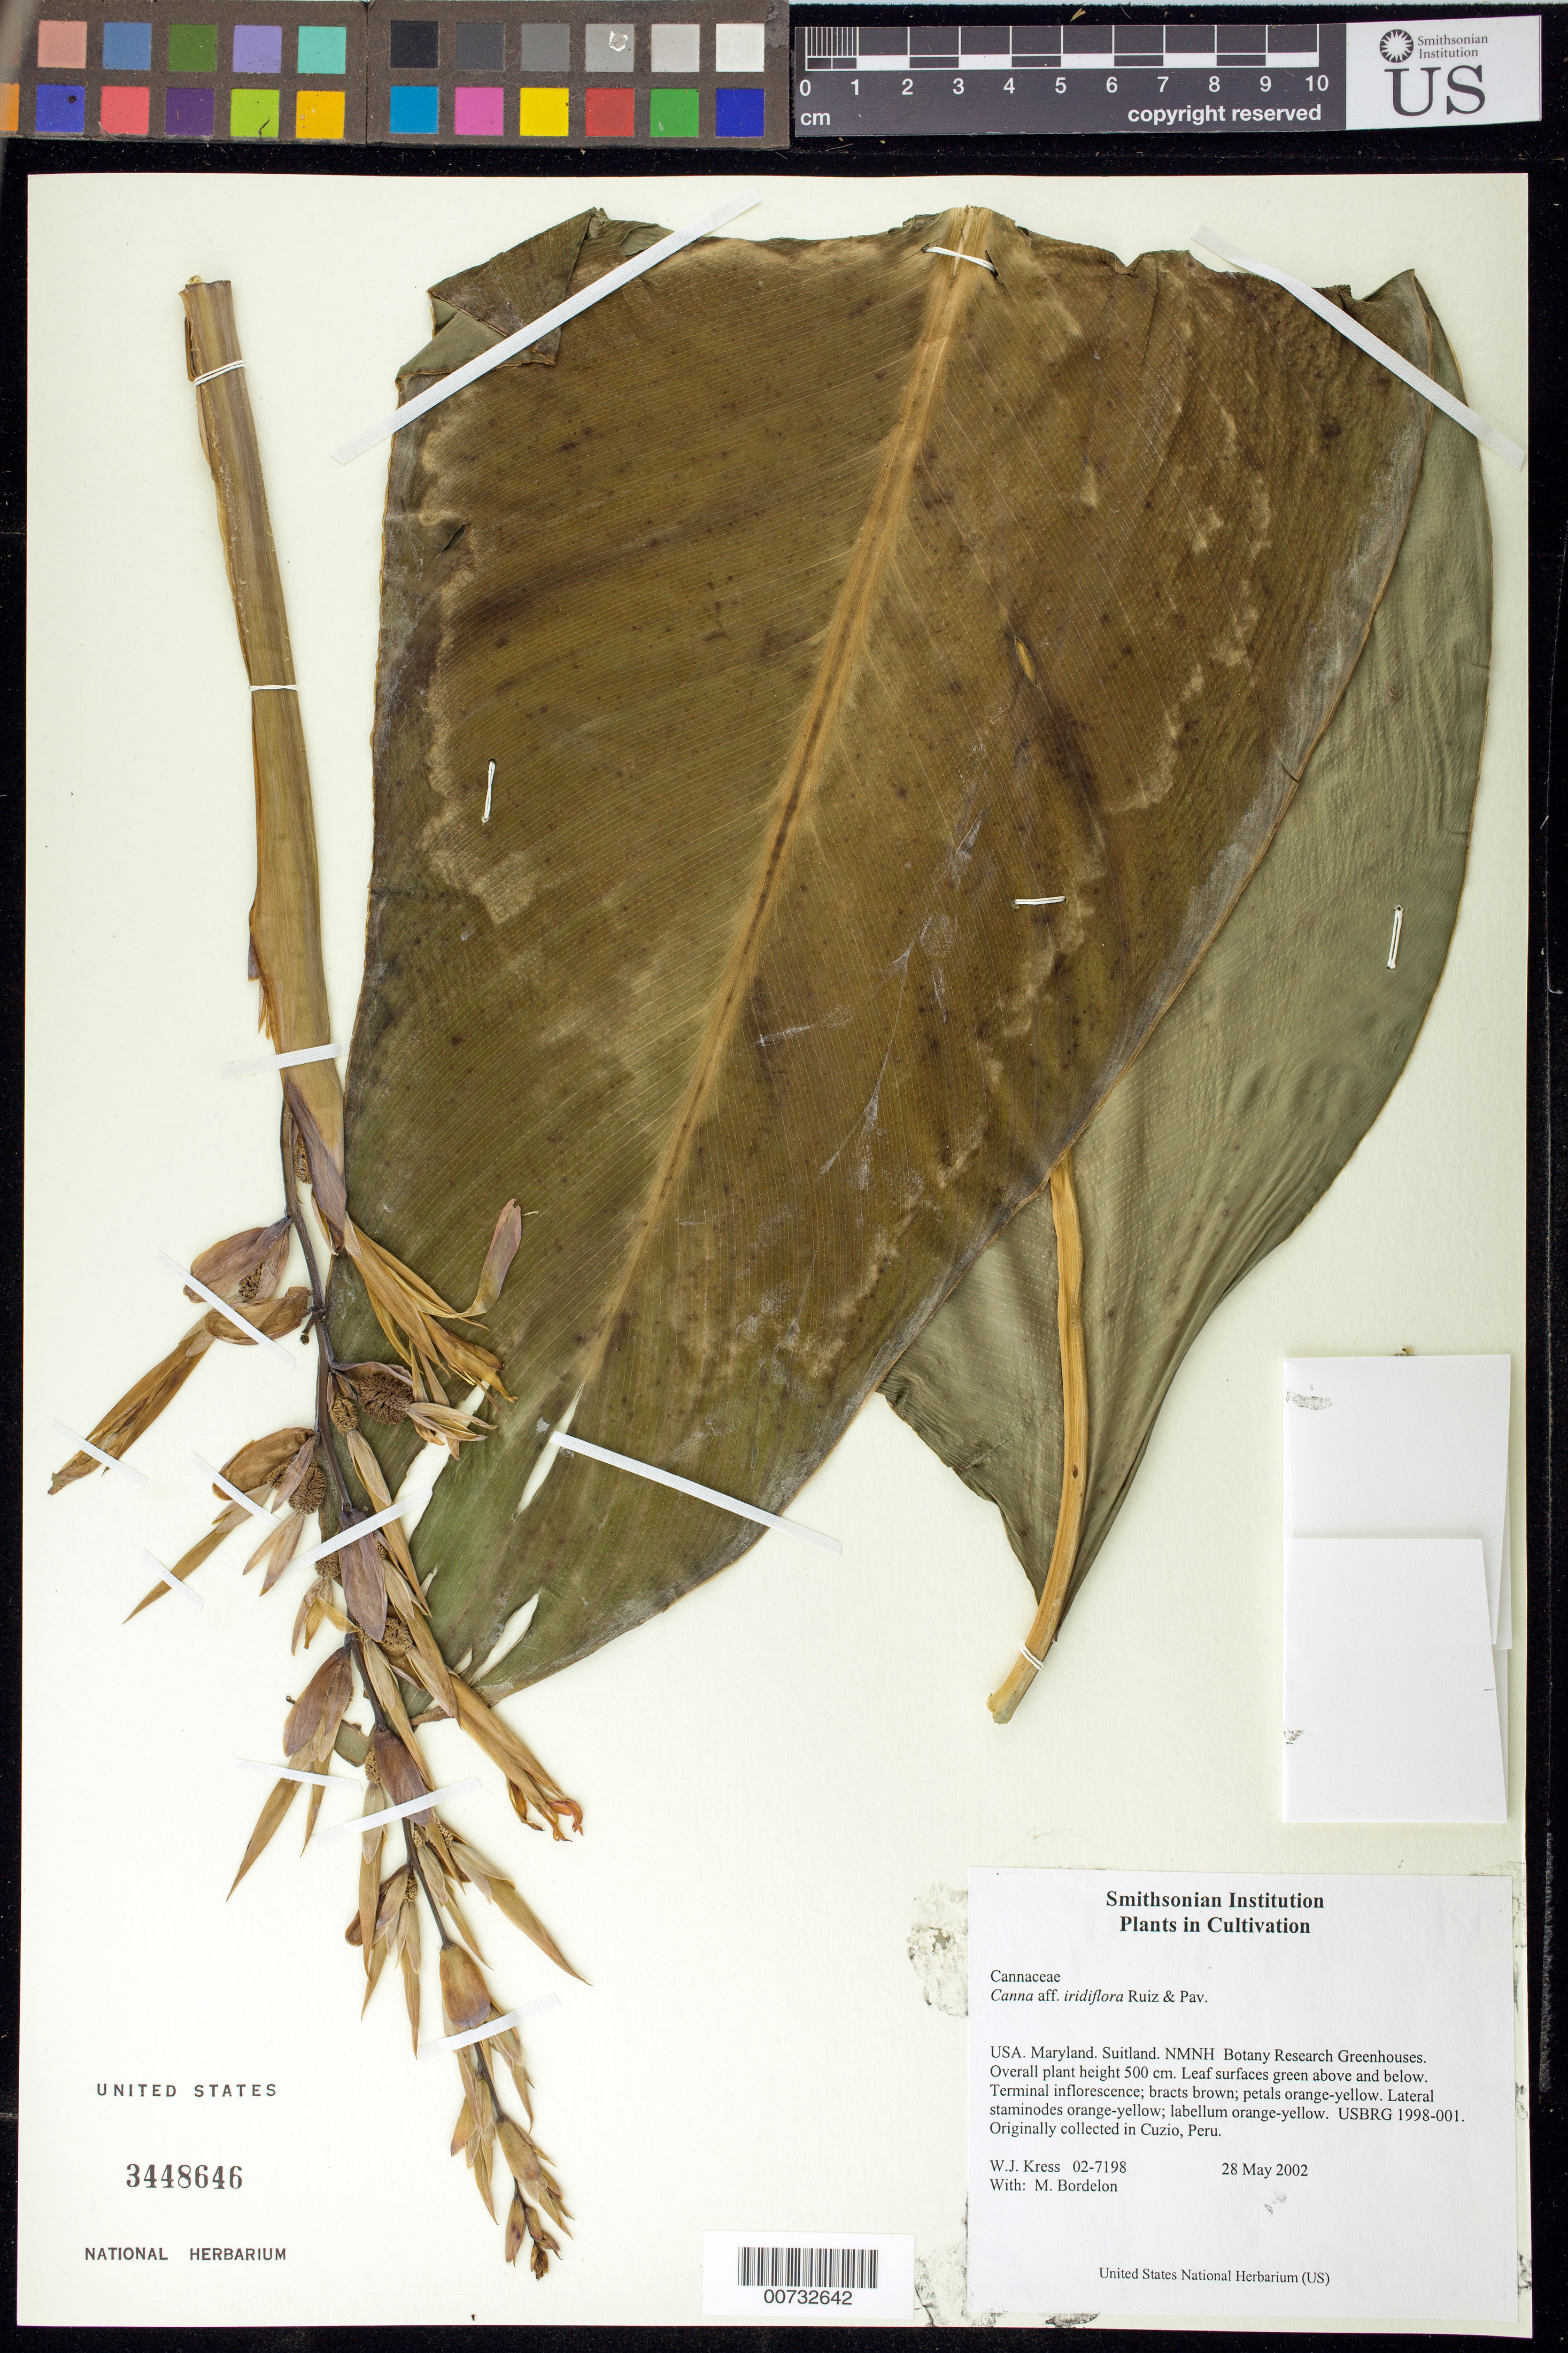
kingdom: Plantae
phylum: Tracheophyta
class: Liliopsida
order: Zingiberales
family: Cannaceae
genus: Canna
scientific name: Canna iridiflora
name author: Ruiz & Pav.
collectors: W. J. Kress & M. Bordelon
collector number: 02-7198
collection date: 2002-05-28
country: United States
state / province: Maryland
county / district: Prince George's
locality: NMNH Botany Research Greenhouses. Suitland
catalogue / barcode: US 3448646